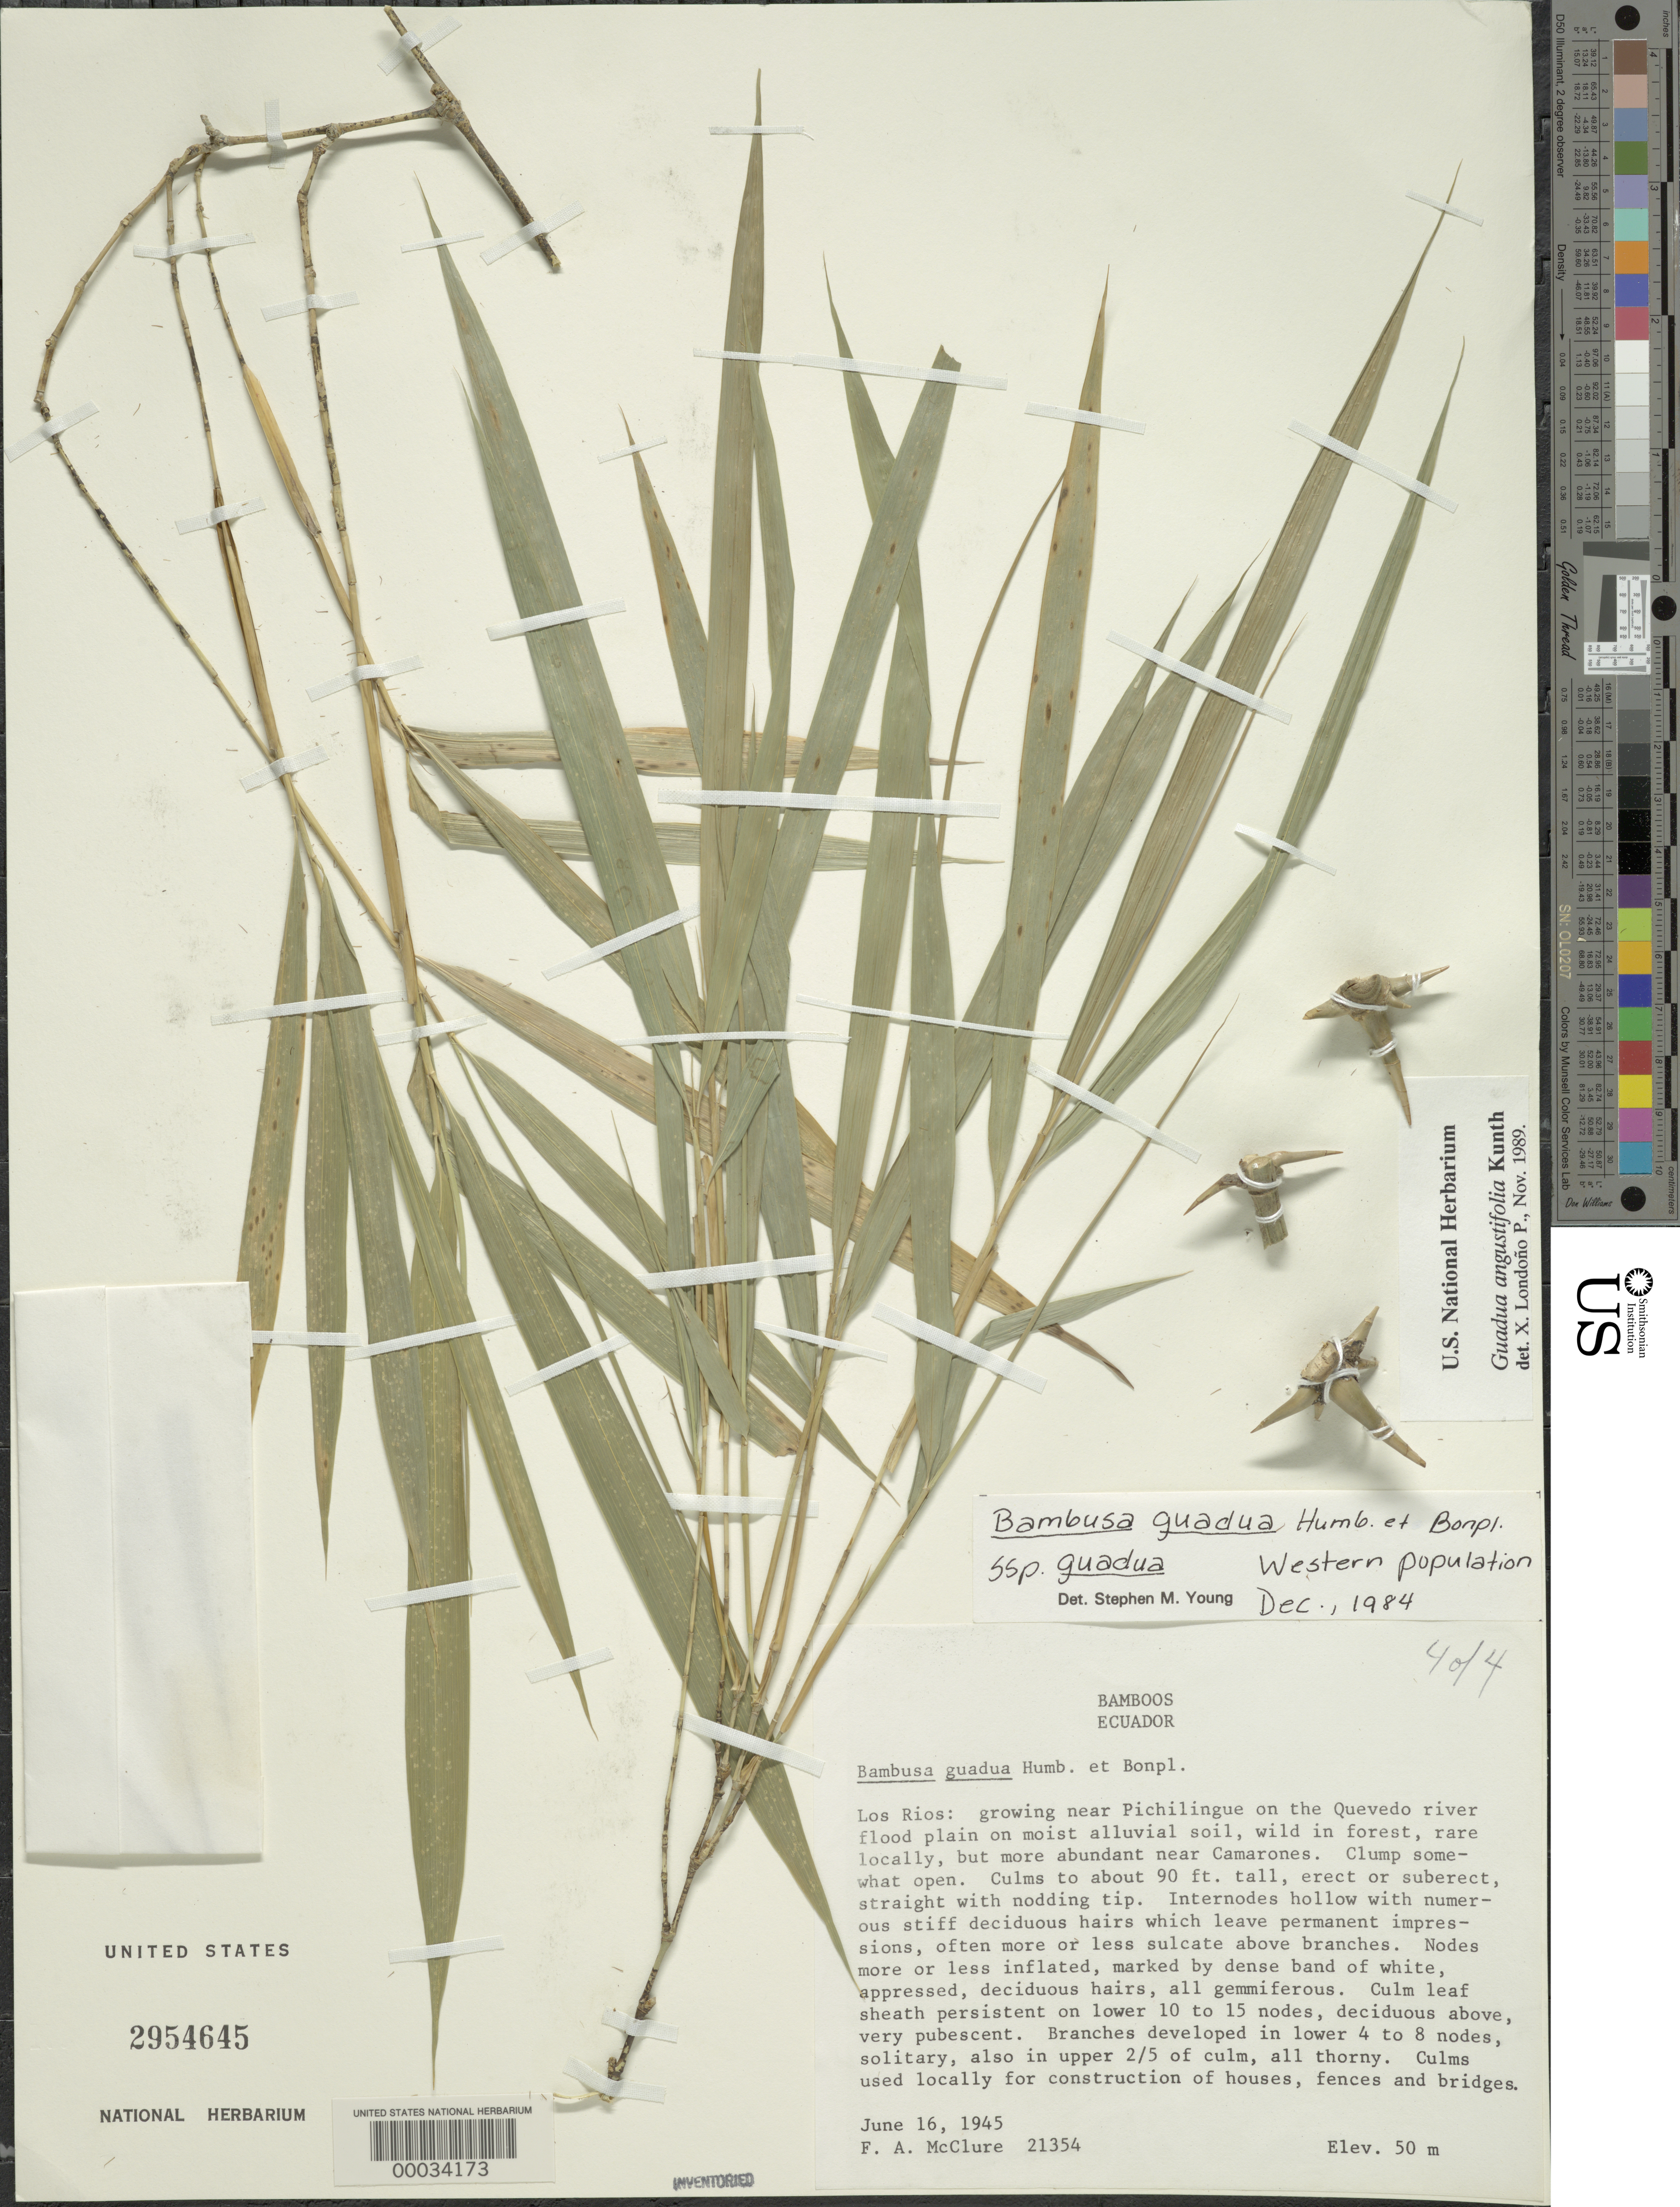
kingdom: Plantae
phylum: Tracheophyta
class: Liliopsida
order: Poales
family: Poaceae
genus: Guadua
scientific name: Guadua angustifolia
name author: Kunth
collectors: F. A. McClure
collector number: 21354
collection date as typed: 16 Jun 1945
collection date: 1945-06-16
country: Ecuador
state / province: Los Ríos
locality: Pichilingue, Quevedo River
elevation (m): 50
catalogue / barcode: US 2954645